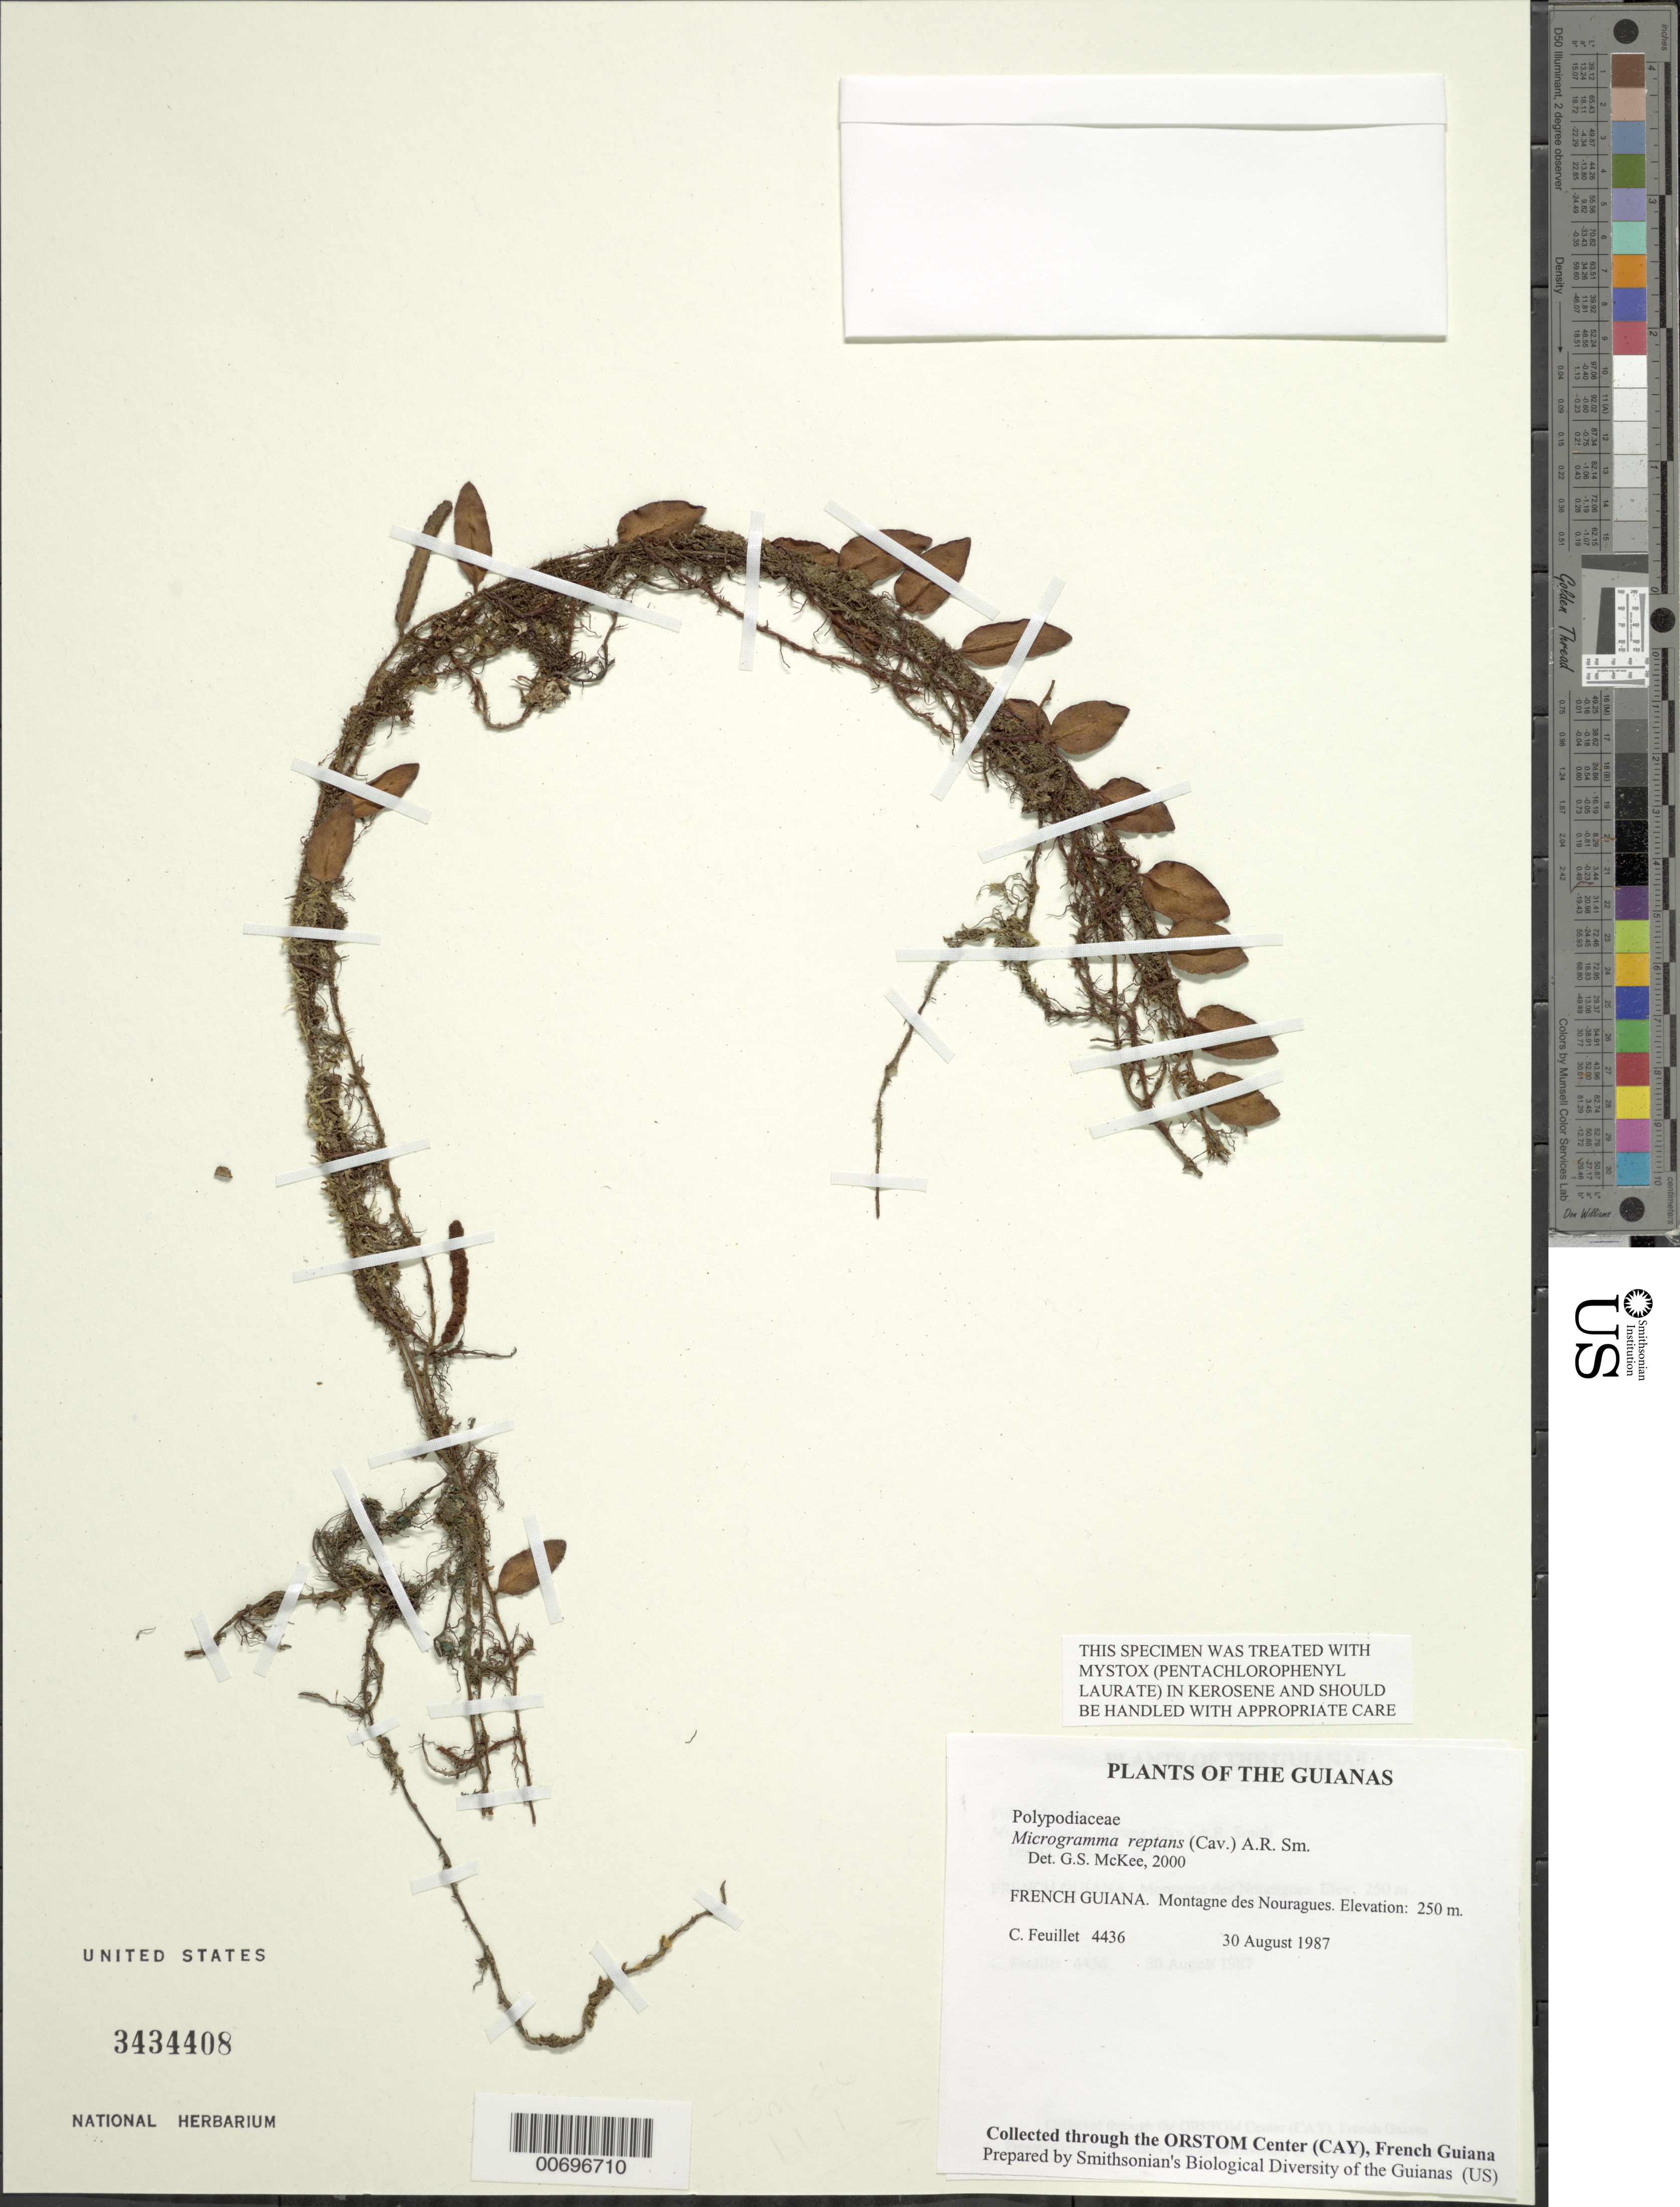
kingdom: Plantae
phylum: Tracheophyta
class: Polypodiopsida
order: Polypodiales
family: Polypodiaceae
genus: Microgramma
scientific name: Microgramma reptans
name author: (Cav.) A.R. Sm.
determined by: McKee, G. S., (US), NMNH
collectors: C. Feuillet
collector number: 4436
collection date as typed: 30 Aug 1987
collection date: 1987-08-30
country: French Guiana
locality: Montagne des Nouragues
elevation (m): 250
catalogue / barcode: US 3434408